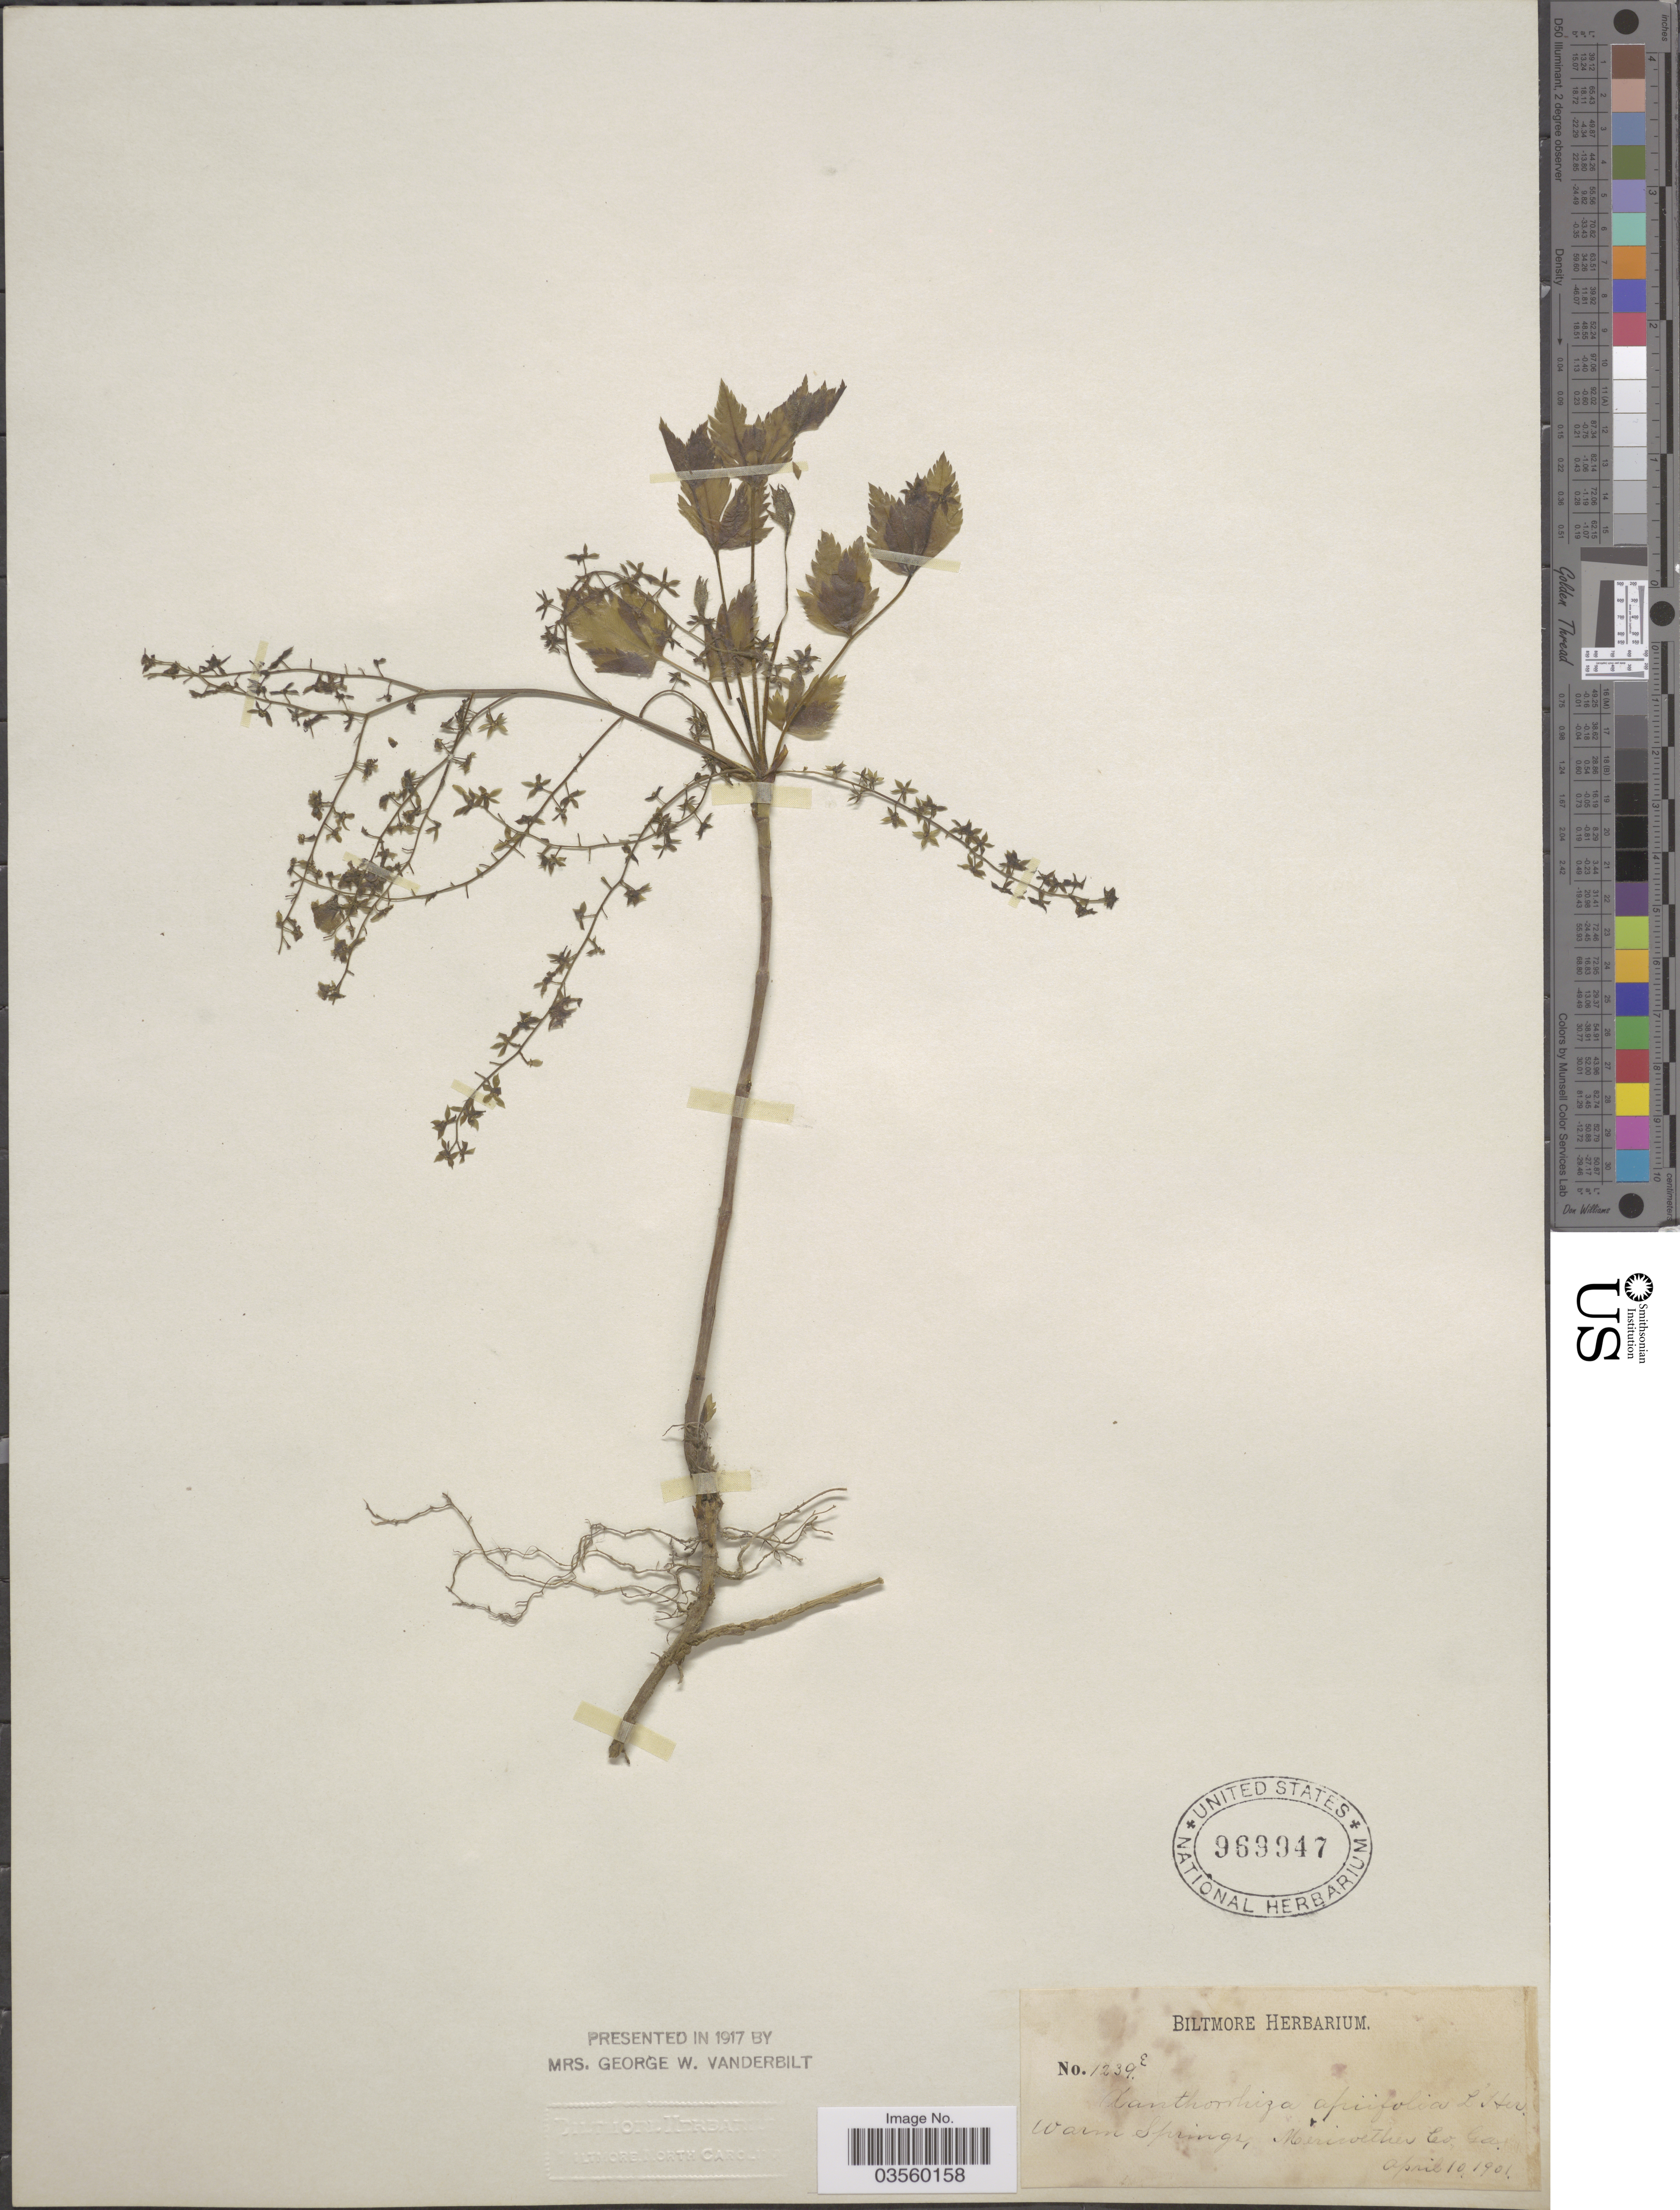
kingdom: Plantae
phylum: Tracheophyta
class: Magnoliopsida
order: Ranunculales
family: Ranunculaceae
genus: Xanthorhiza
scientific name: Xanthorhiza apiifolia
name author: L'Hér.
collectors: ex herb. Biltmore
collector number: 1239e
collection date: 1901-04-10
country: United States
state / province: Georgia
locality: Warm Springs, Meriwether Co.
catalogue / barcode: US 969947